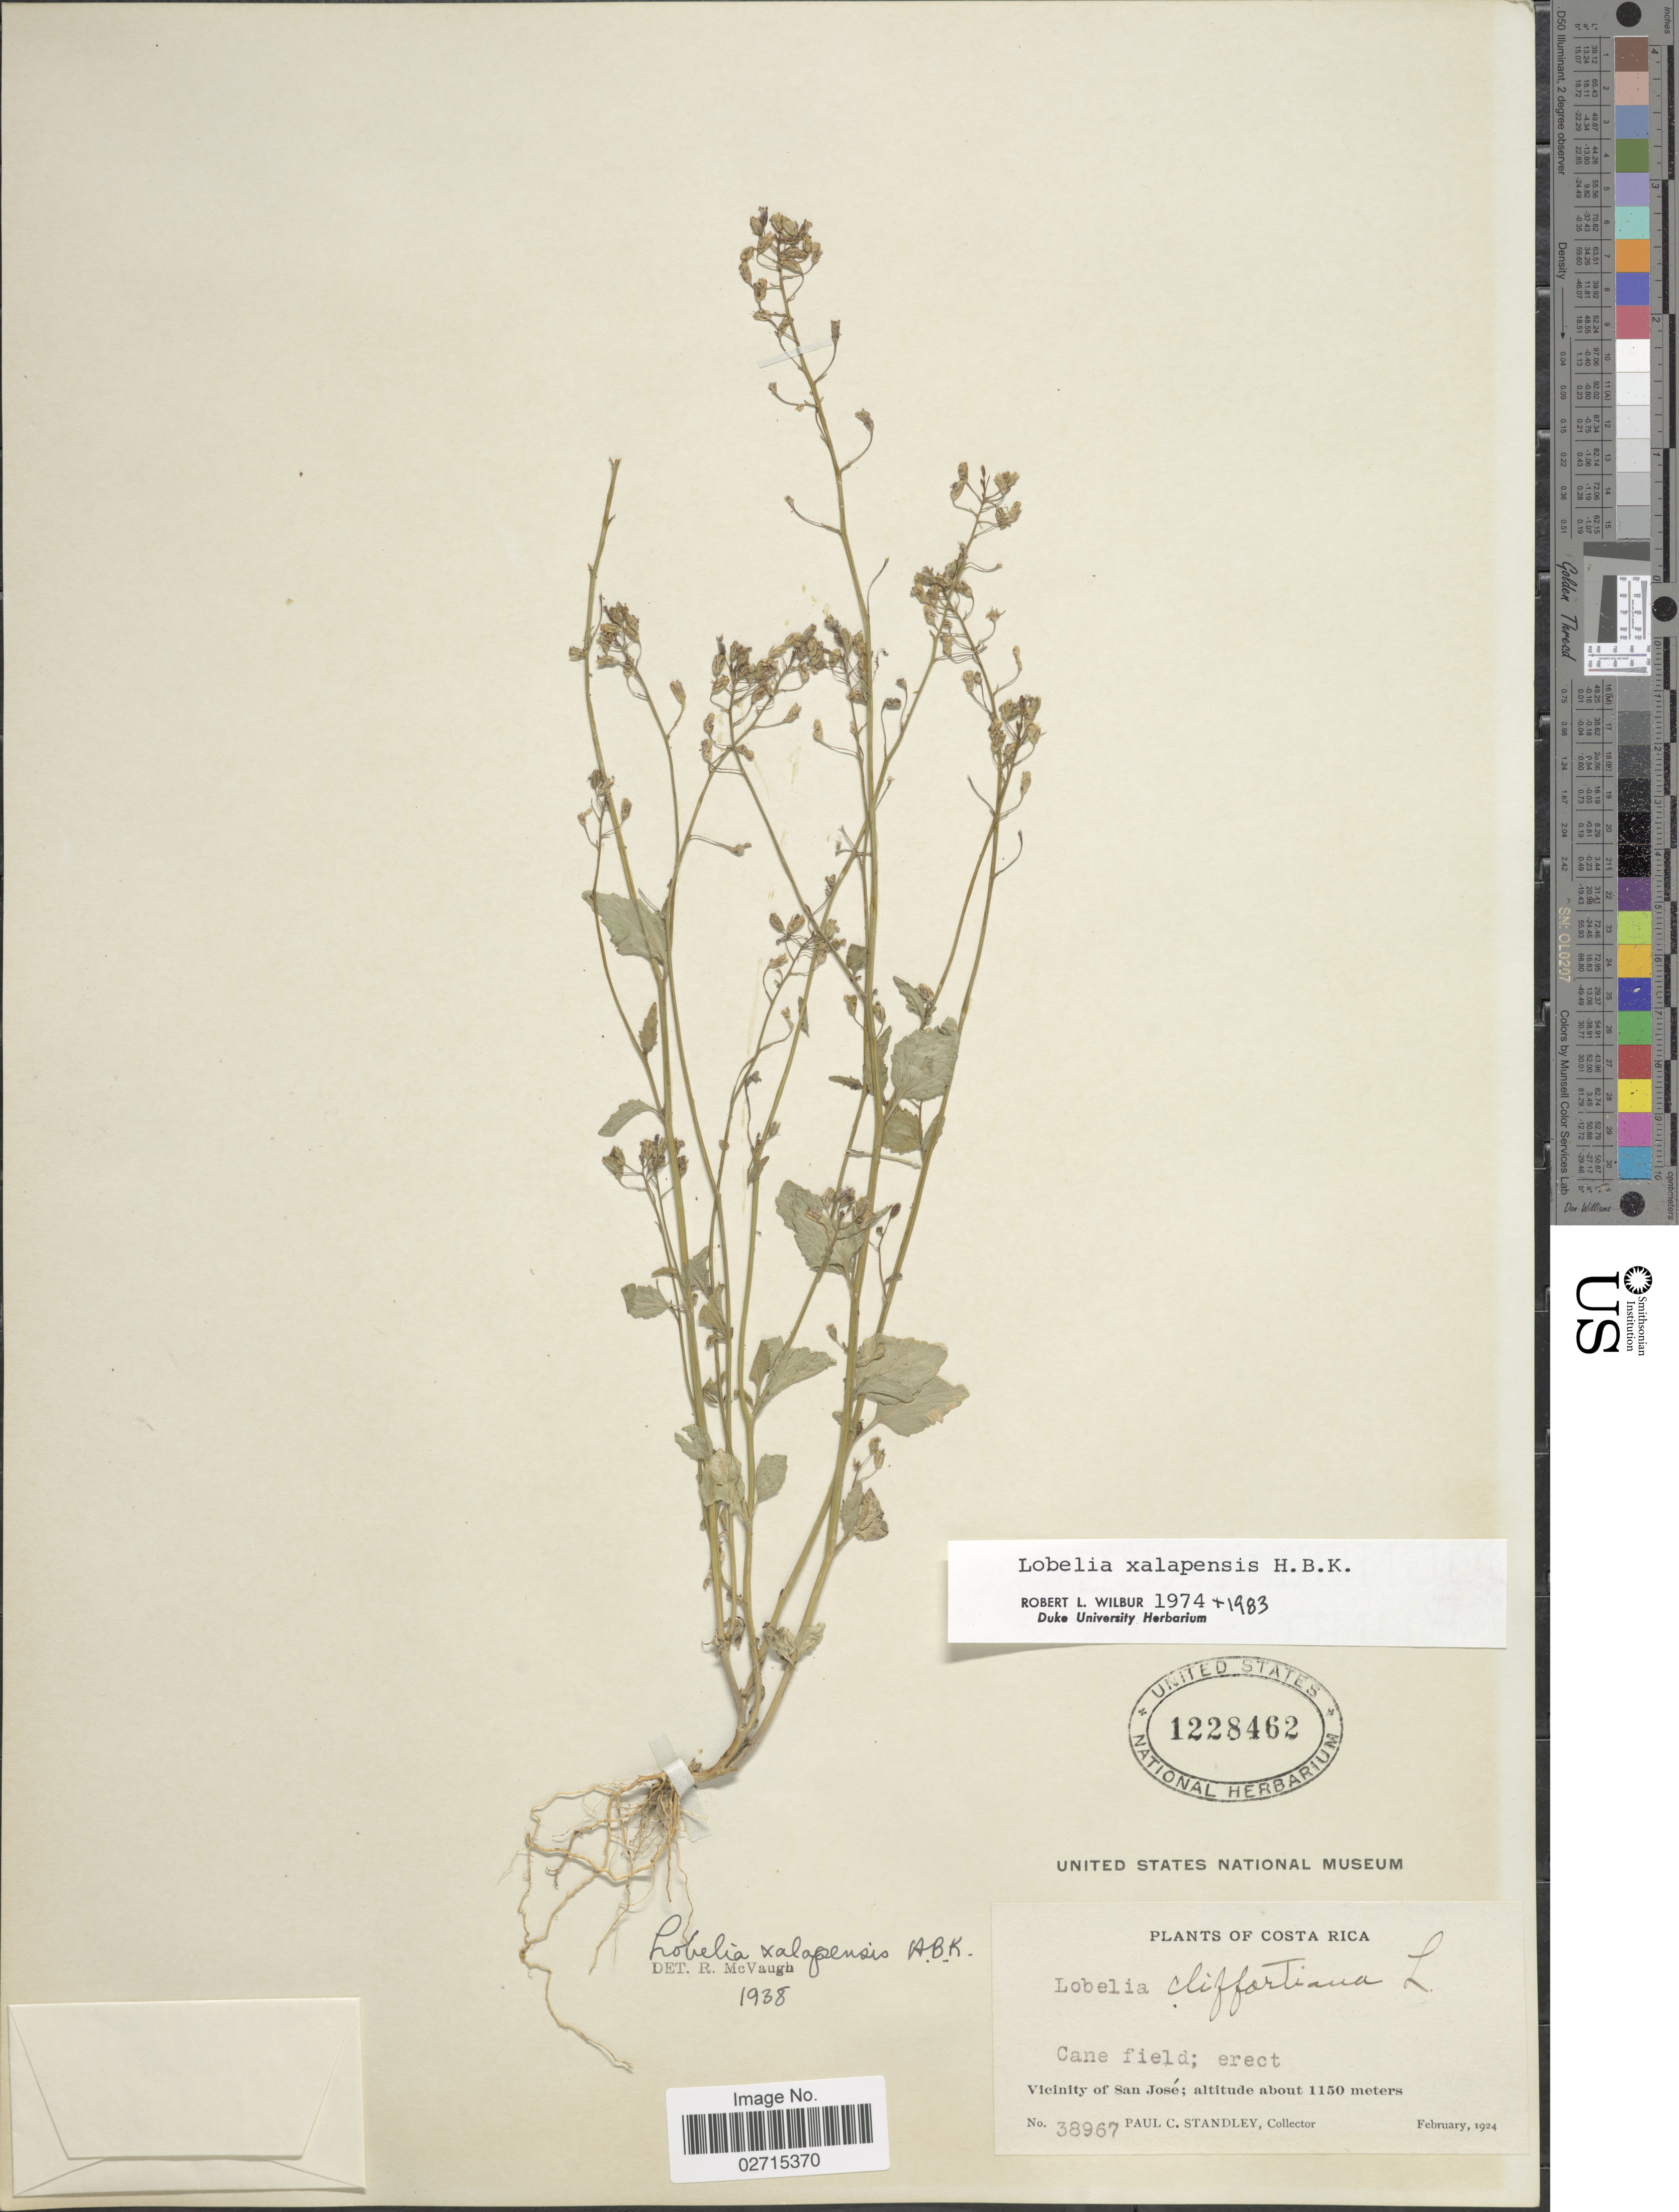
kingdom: Plantae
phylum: Tracheophyta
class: Magnoliopsida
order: Asterales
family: Campanulaceae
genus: Lobelia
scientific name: Lobelia xalapensis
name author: Kunth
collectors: P. C. Standley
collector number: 38967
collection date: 1924-02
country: Costa Rica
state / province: San José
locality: Cane field; Vicinity of San José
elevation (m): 1150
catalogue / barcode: US 1228462